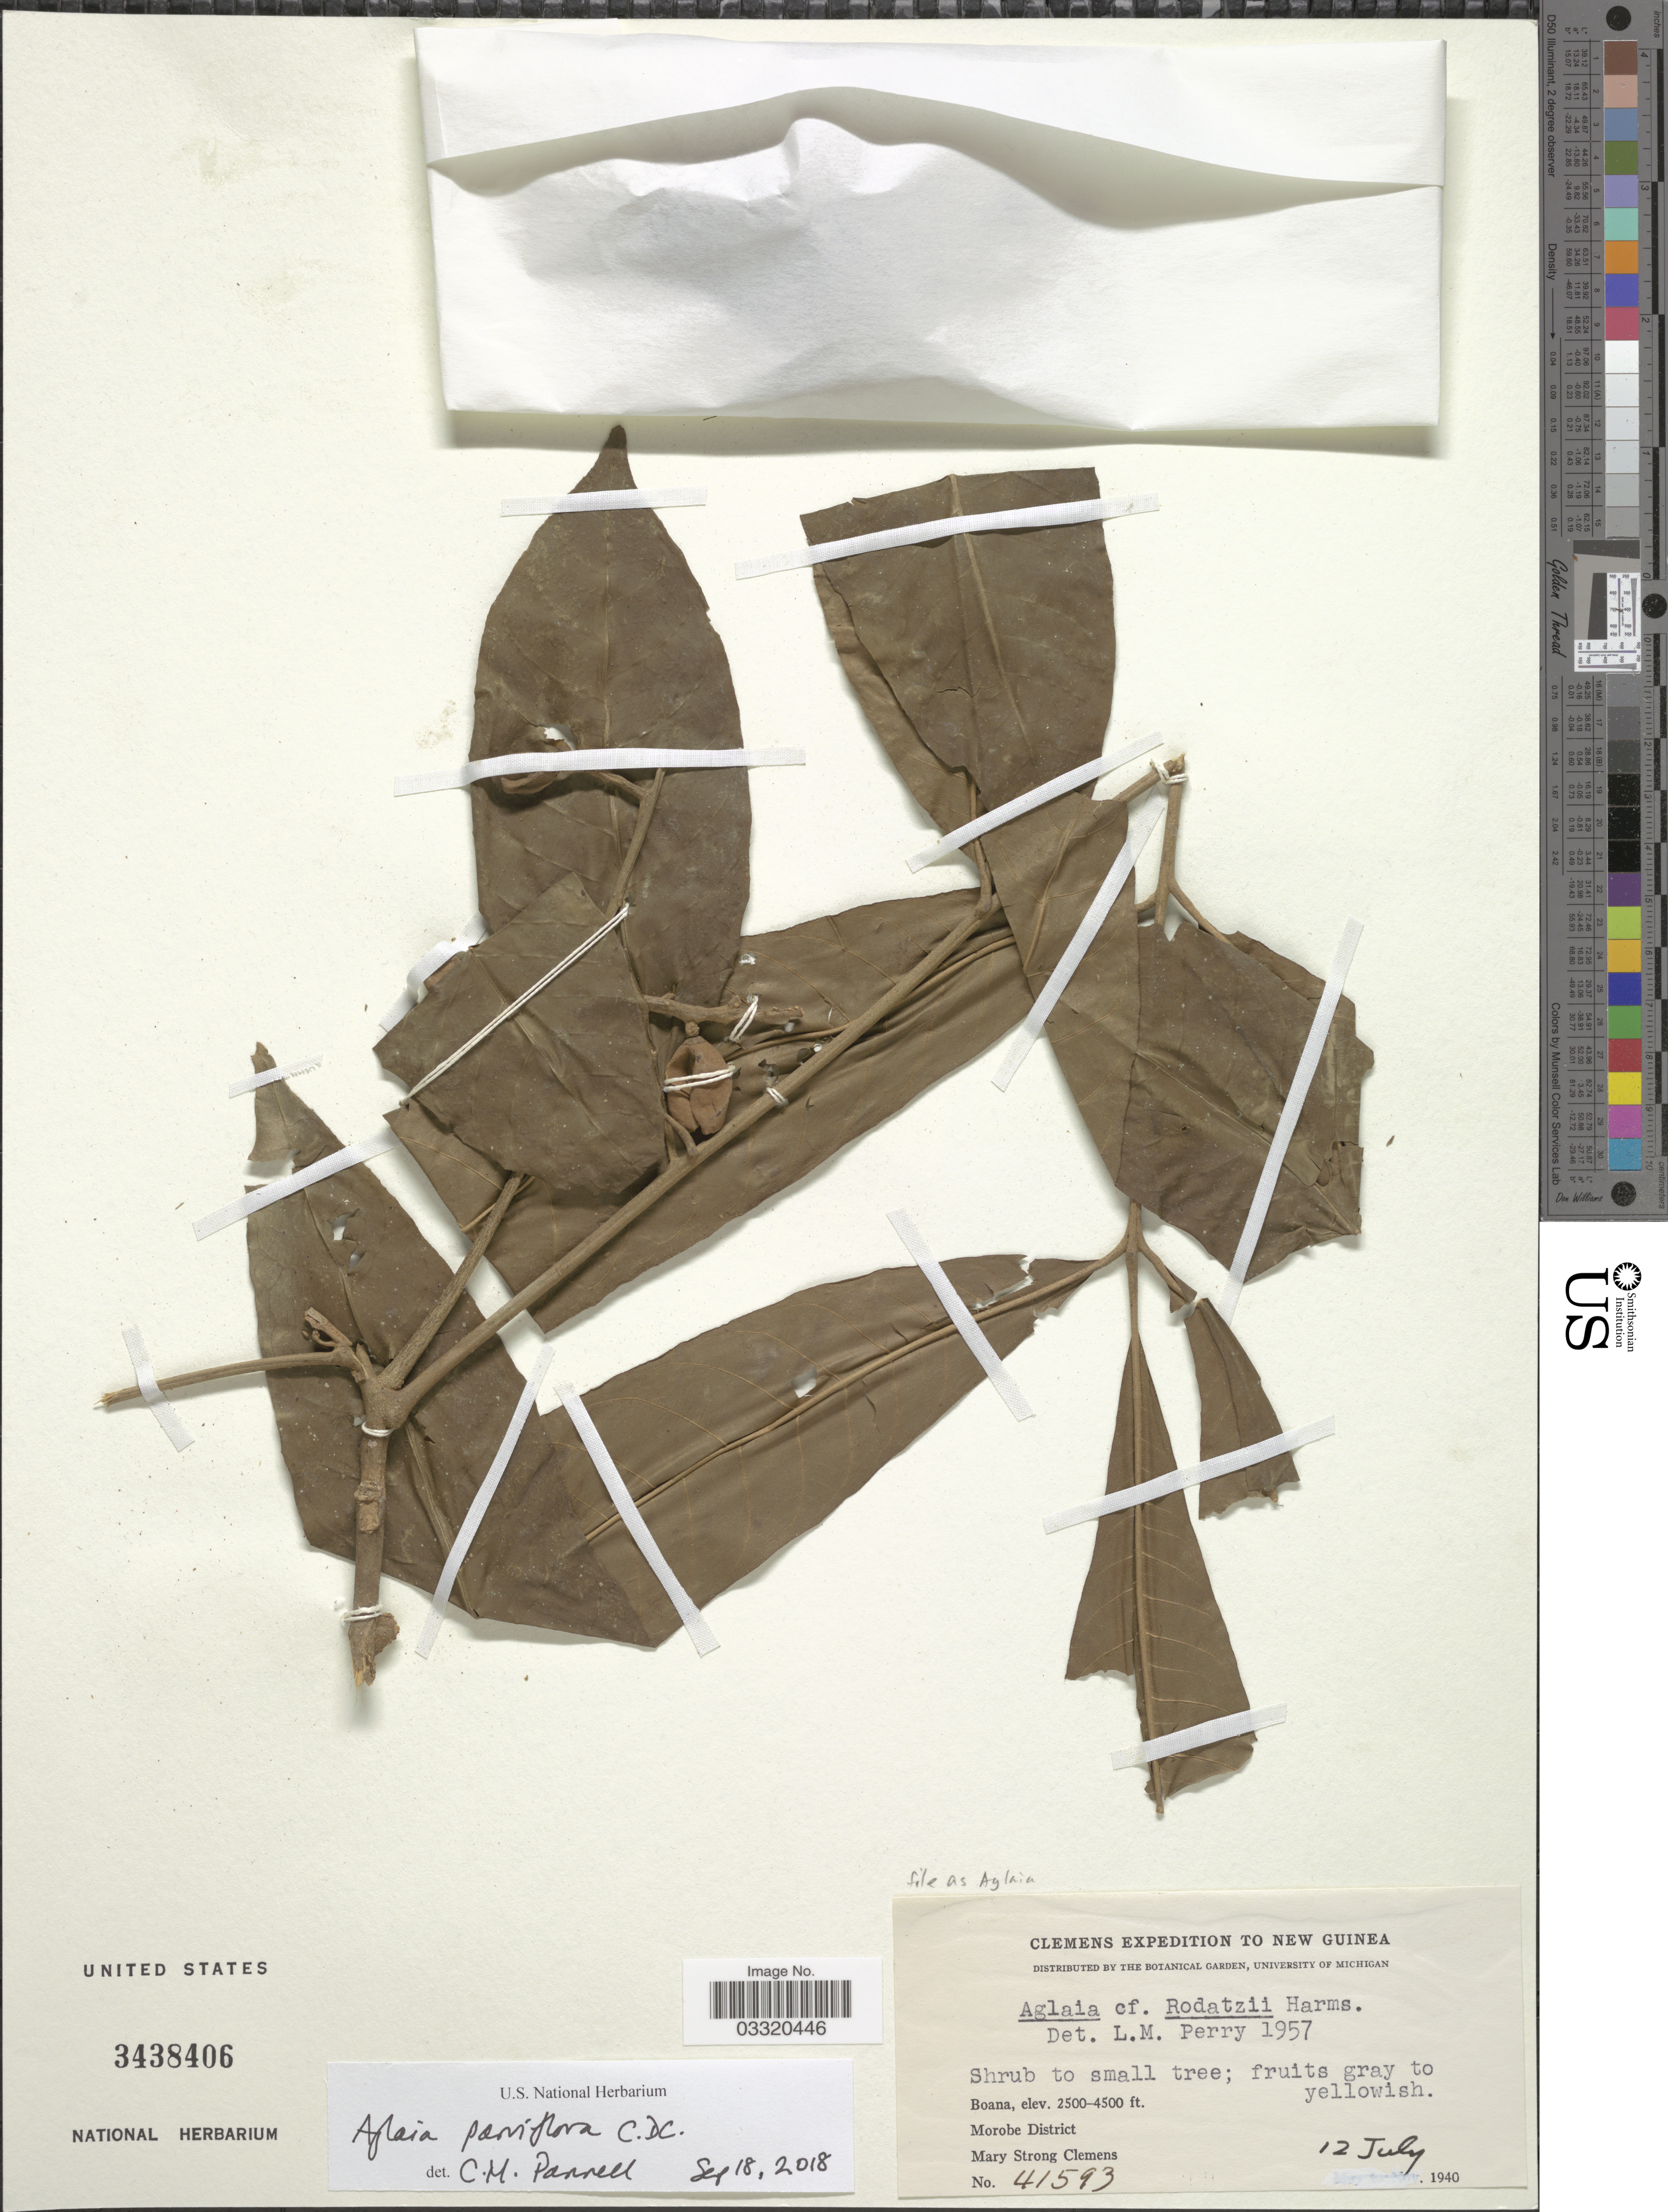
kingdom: Plantae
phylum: Tracheophyta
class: Magnoliopsida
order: Sapindales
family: Meliaceae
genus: Aglaia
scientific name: Aglaia parviflora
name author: C. DC.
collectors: M. S. Clemens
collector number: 41593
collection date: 1940-07-12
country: Papua New Guinea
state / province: Morobe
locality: New Guinea. Boana. Morobe District.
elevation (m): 762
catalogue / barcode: US 3438406